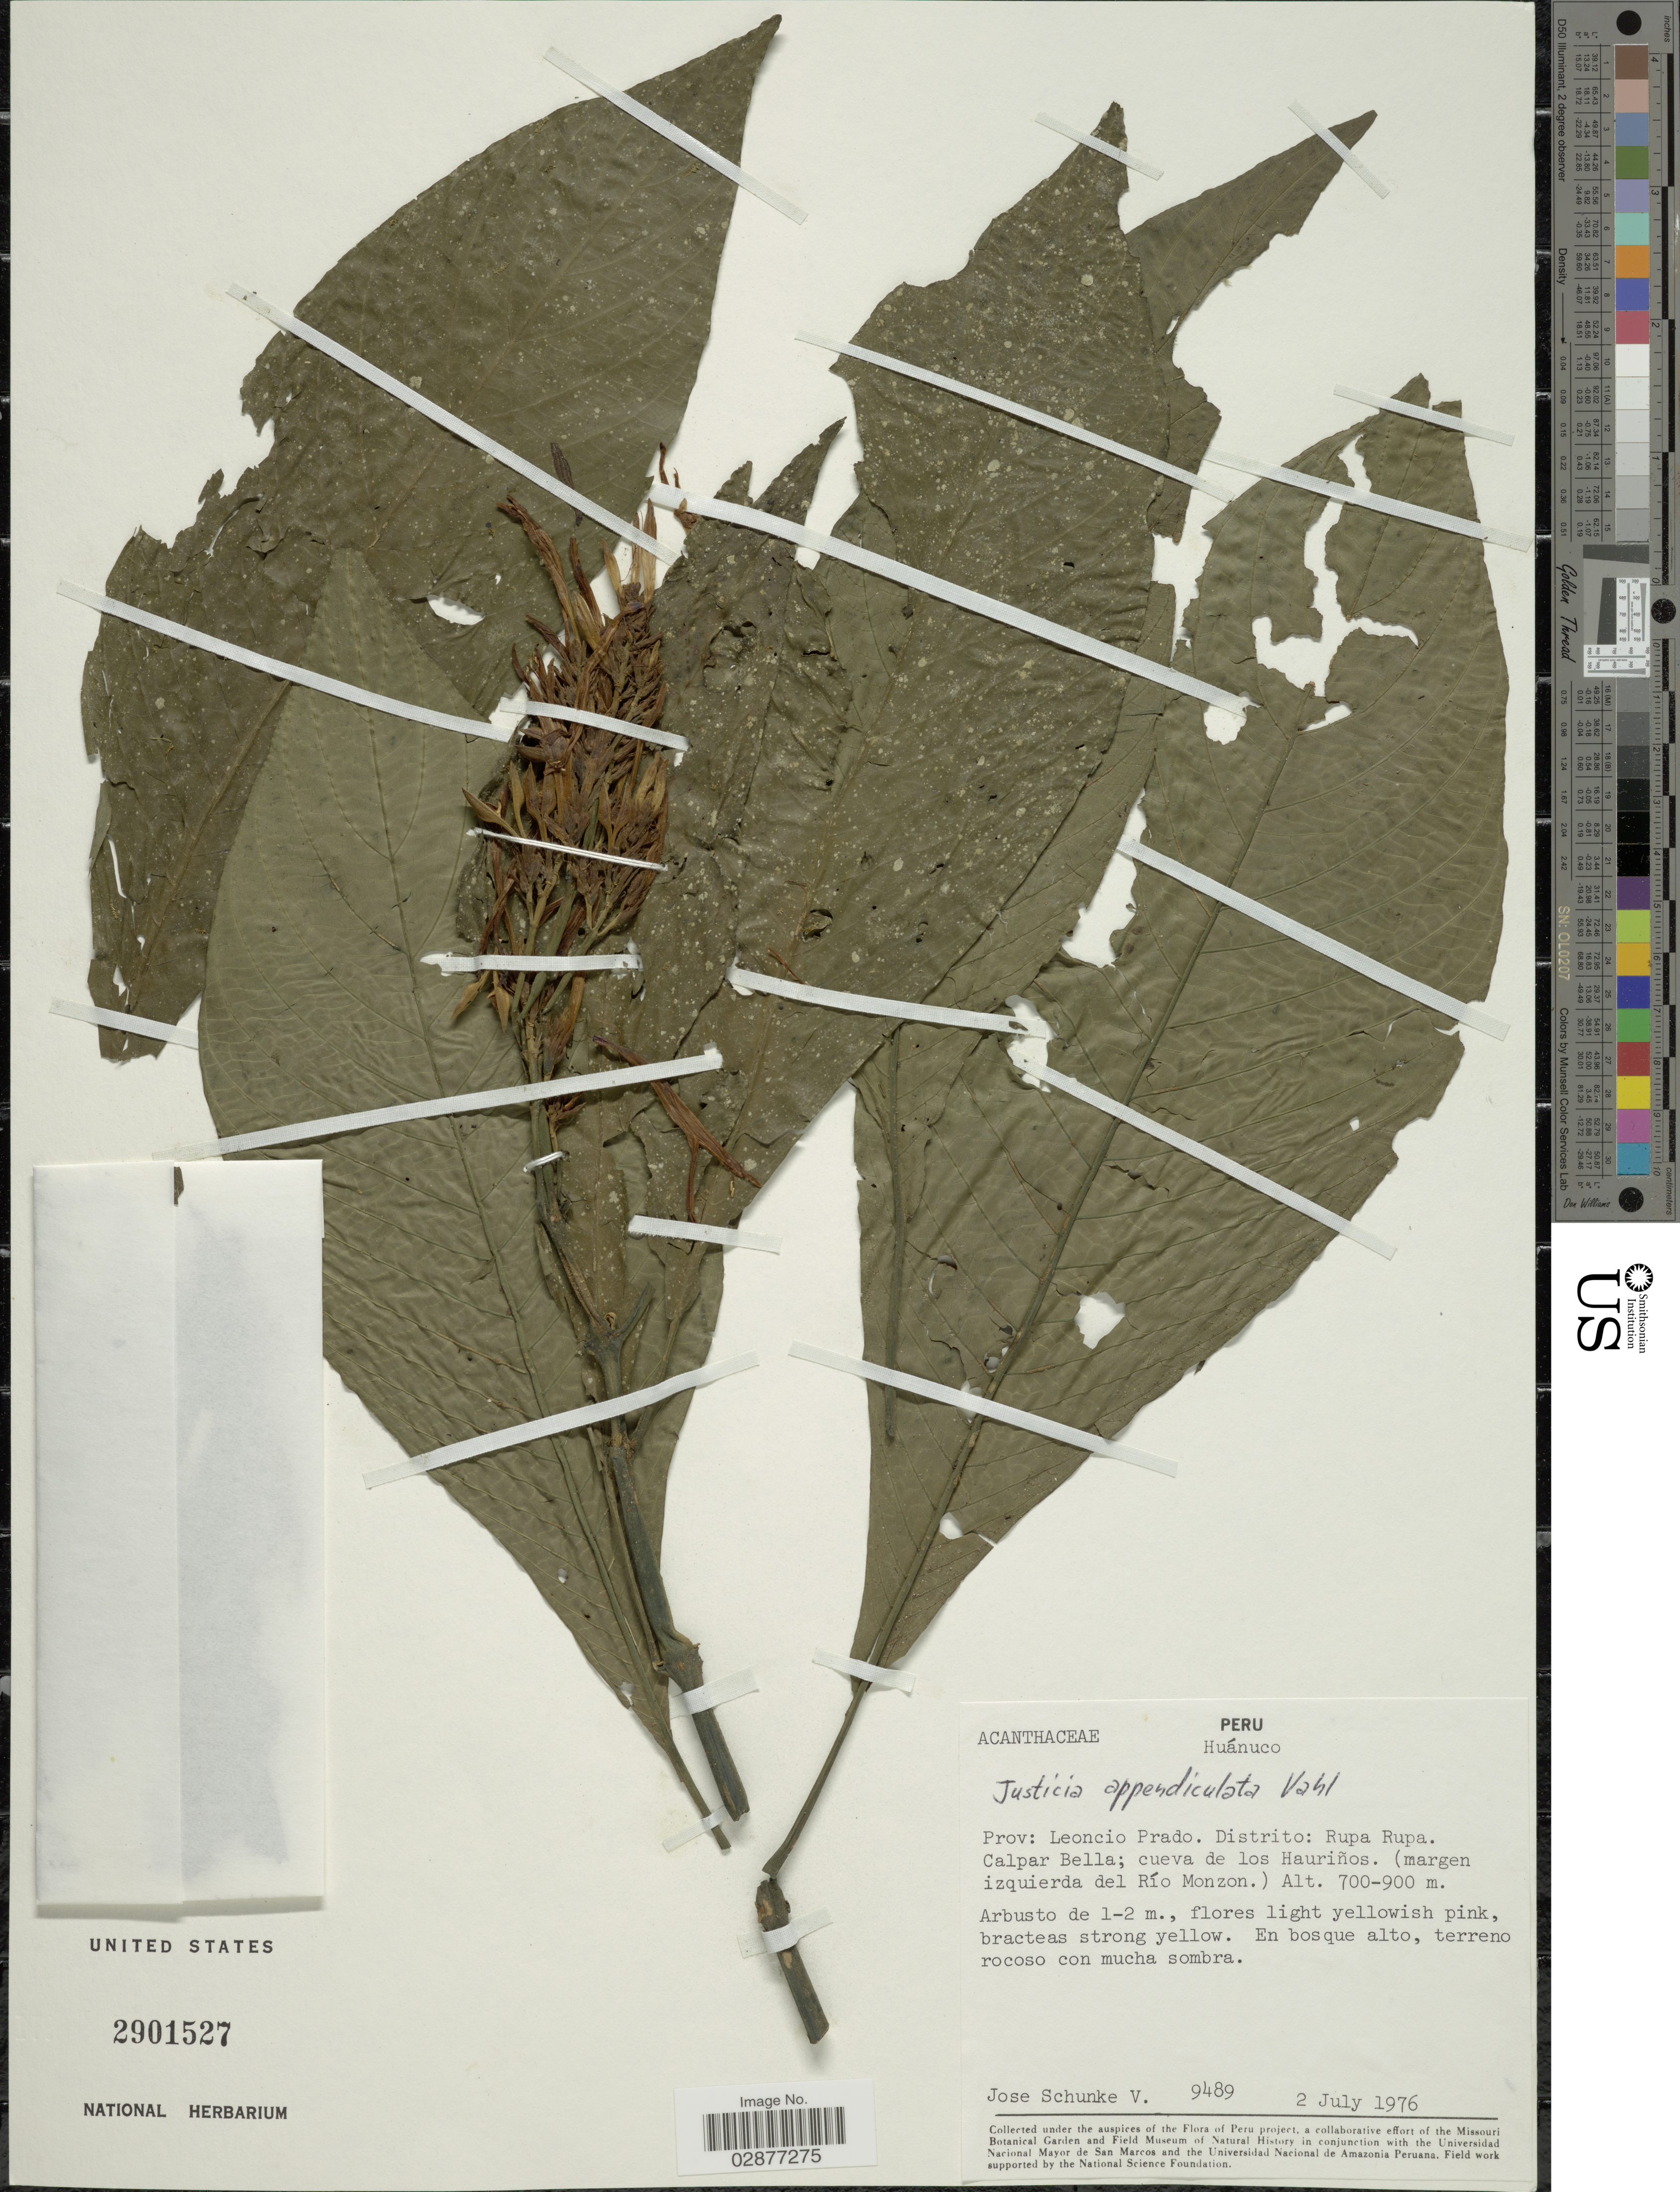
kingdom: Plantae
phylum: Tracheophyta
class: Magnoliopsida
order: Lamiales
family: Acanthaceae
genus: Justicia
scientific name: Justicia appendiculata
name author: (Ruiz & Pav.) Vahl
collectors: J. Schunke Vigo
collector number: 9489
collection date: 1976-07-02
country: Peru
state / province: Huánuco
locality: Prov: Leoncio Prado. Districto: Rupa Rupa. Calpar Bella; cueva de los Huariños. (margen izquierda del Río Monzon.).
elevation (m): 700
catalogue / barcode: US 2901527